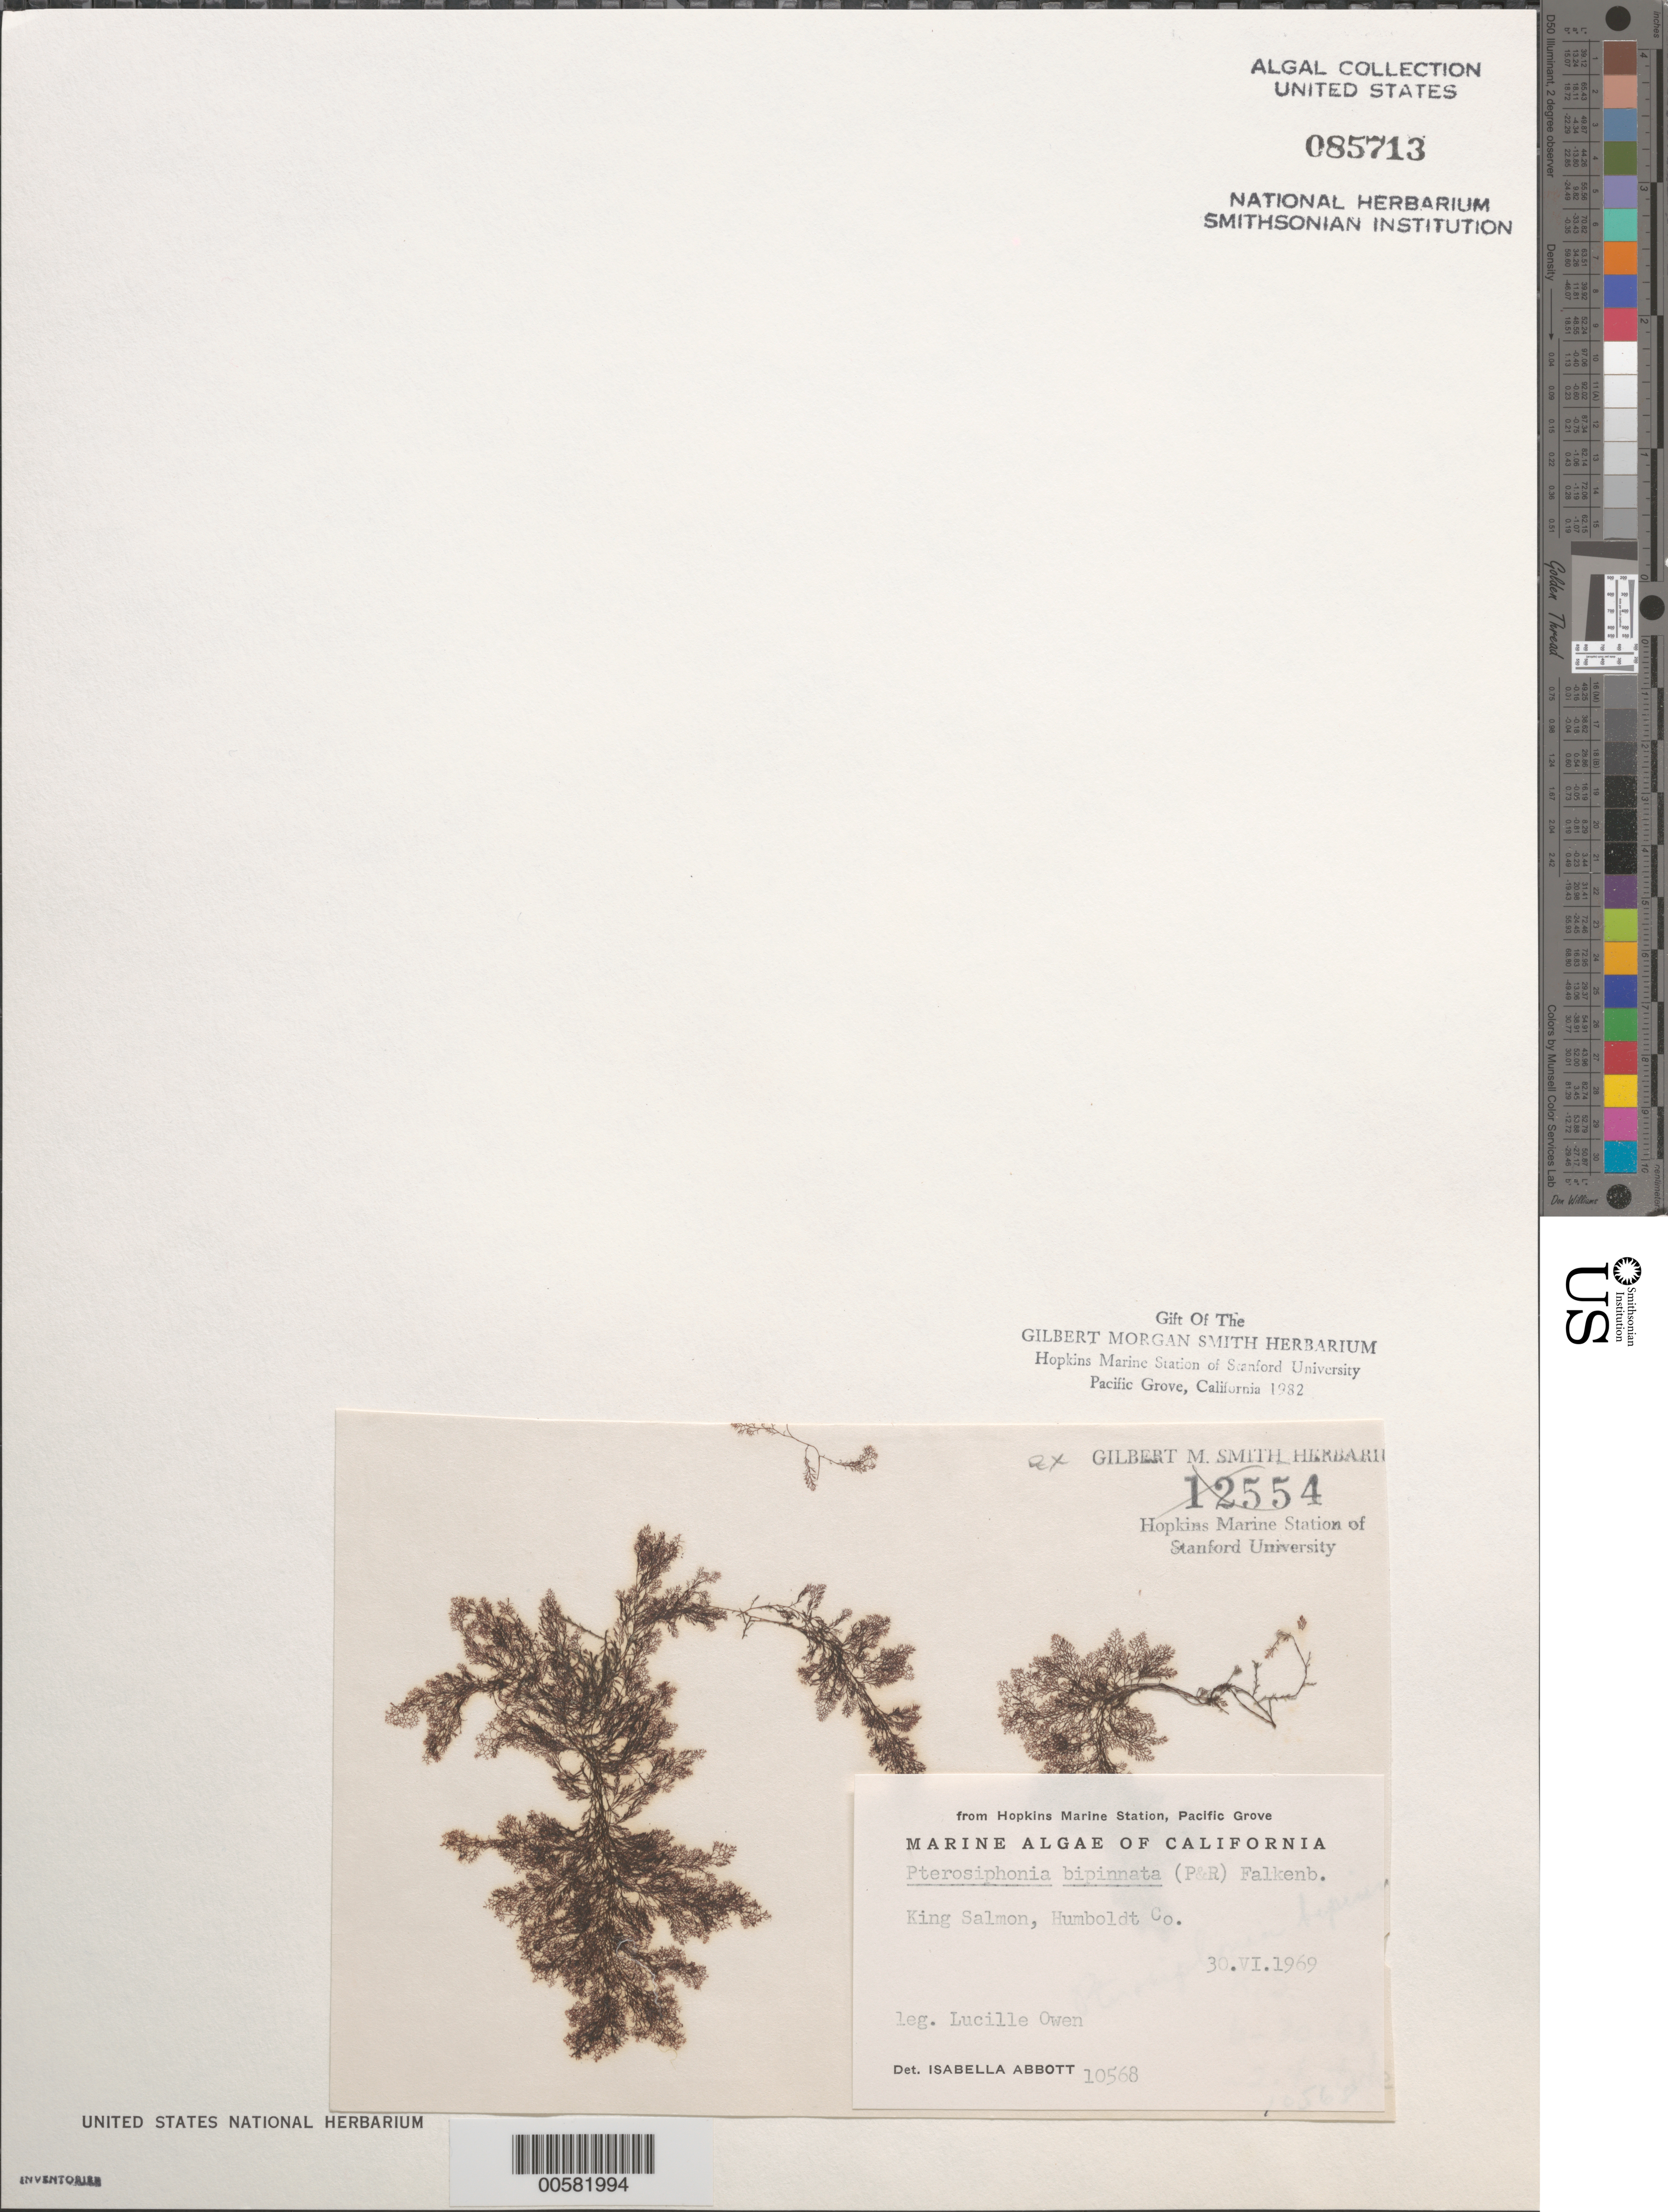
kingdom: Plantae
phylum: Rhodophyta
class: Florideophyceae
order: Ceramiales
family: Rhodomelaceae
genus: Savoiea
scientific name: Savoiea bipinnata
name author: (Postels & Rupr.) M.J. Wynne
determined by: Algae name updating Project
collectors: L. Owen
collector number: IAA 10568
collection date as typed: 30 Jun 1969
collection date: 1969-06-30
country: United States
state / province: California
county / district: Humboldt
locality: King Salmon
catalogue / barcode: US 85713